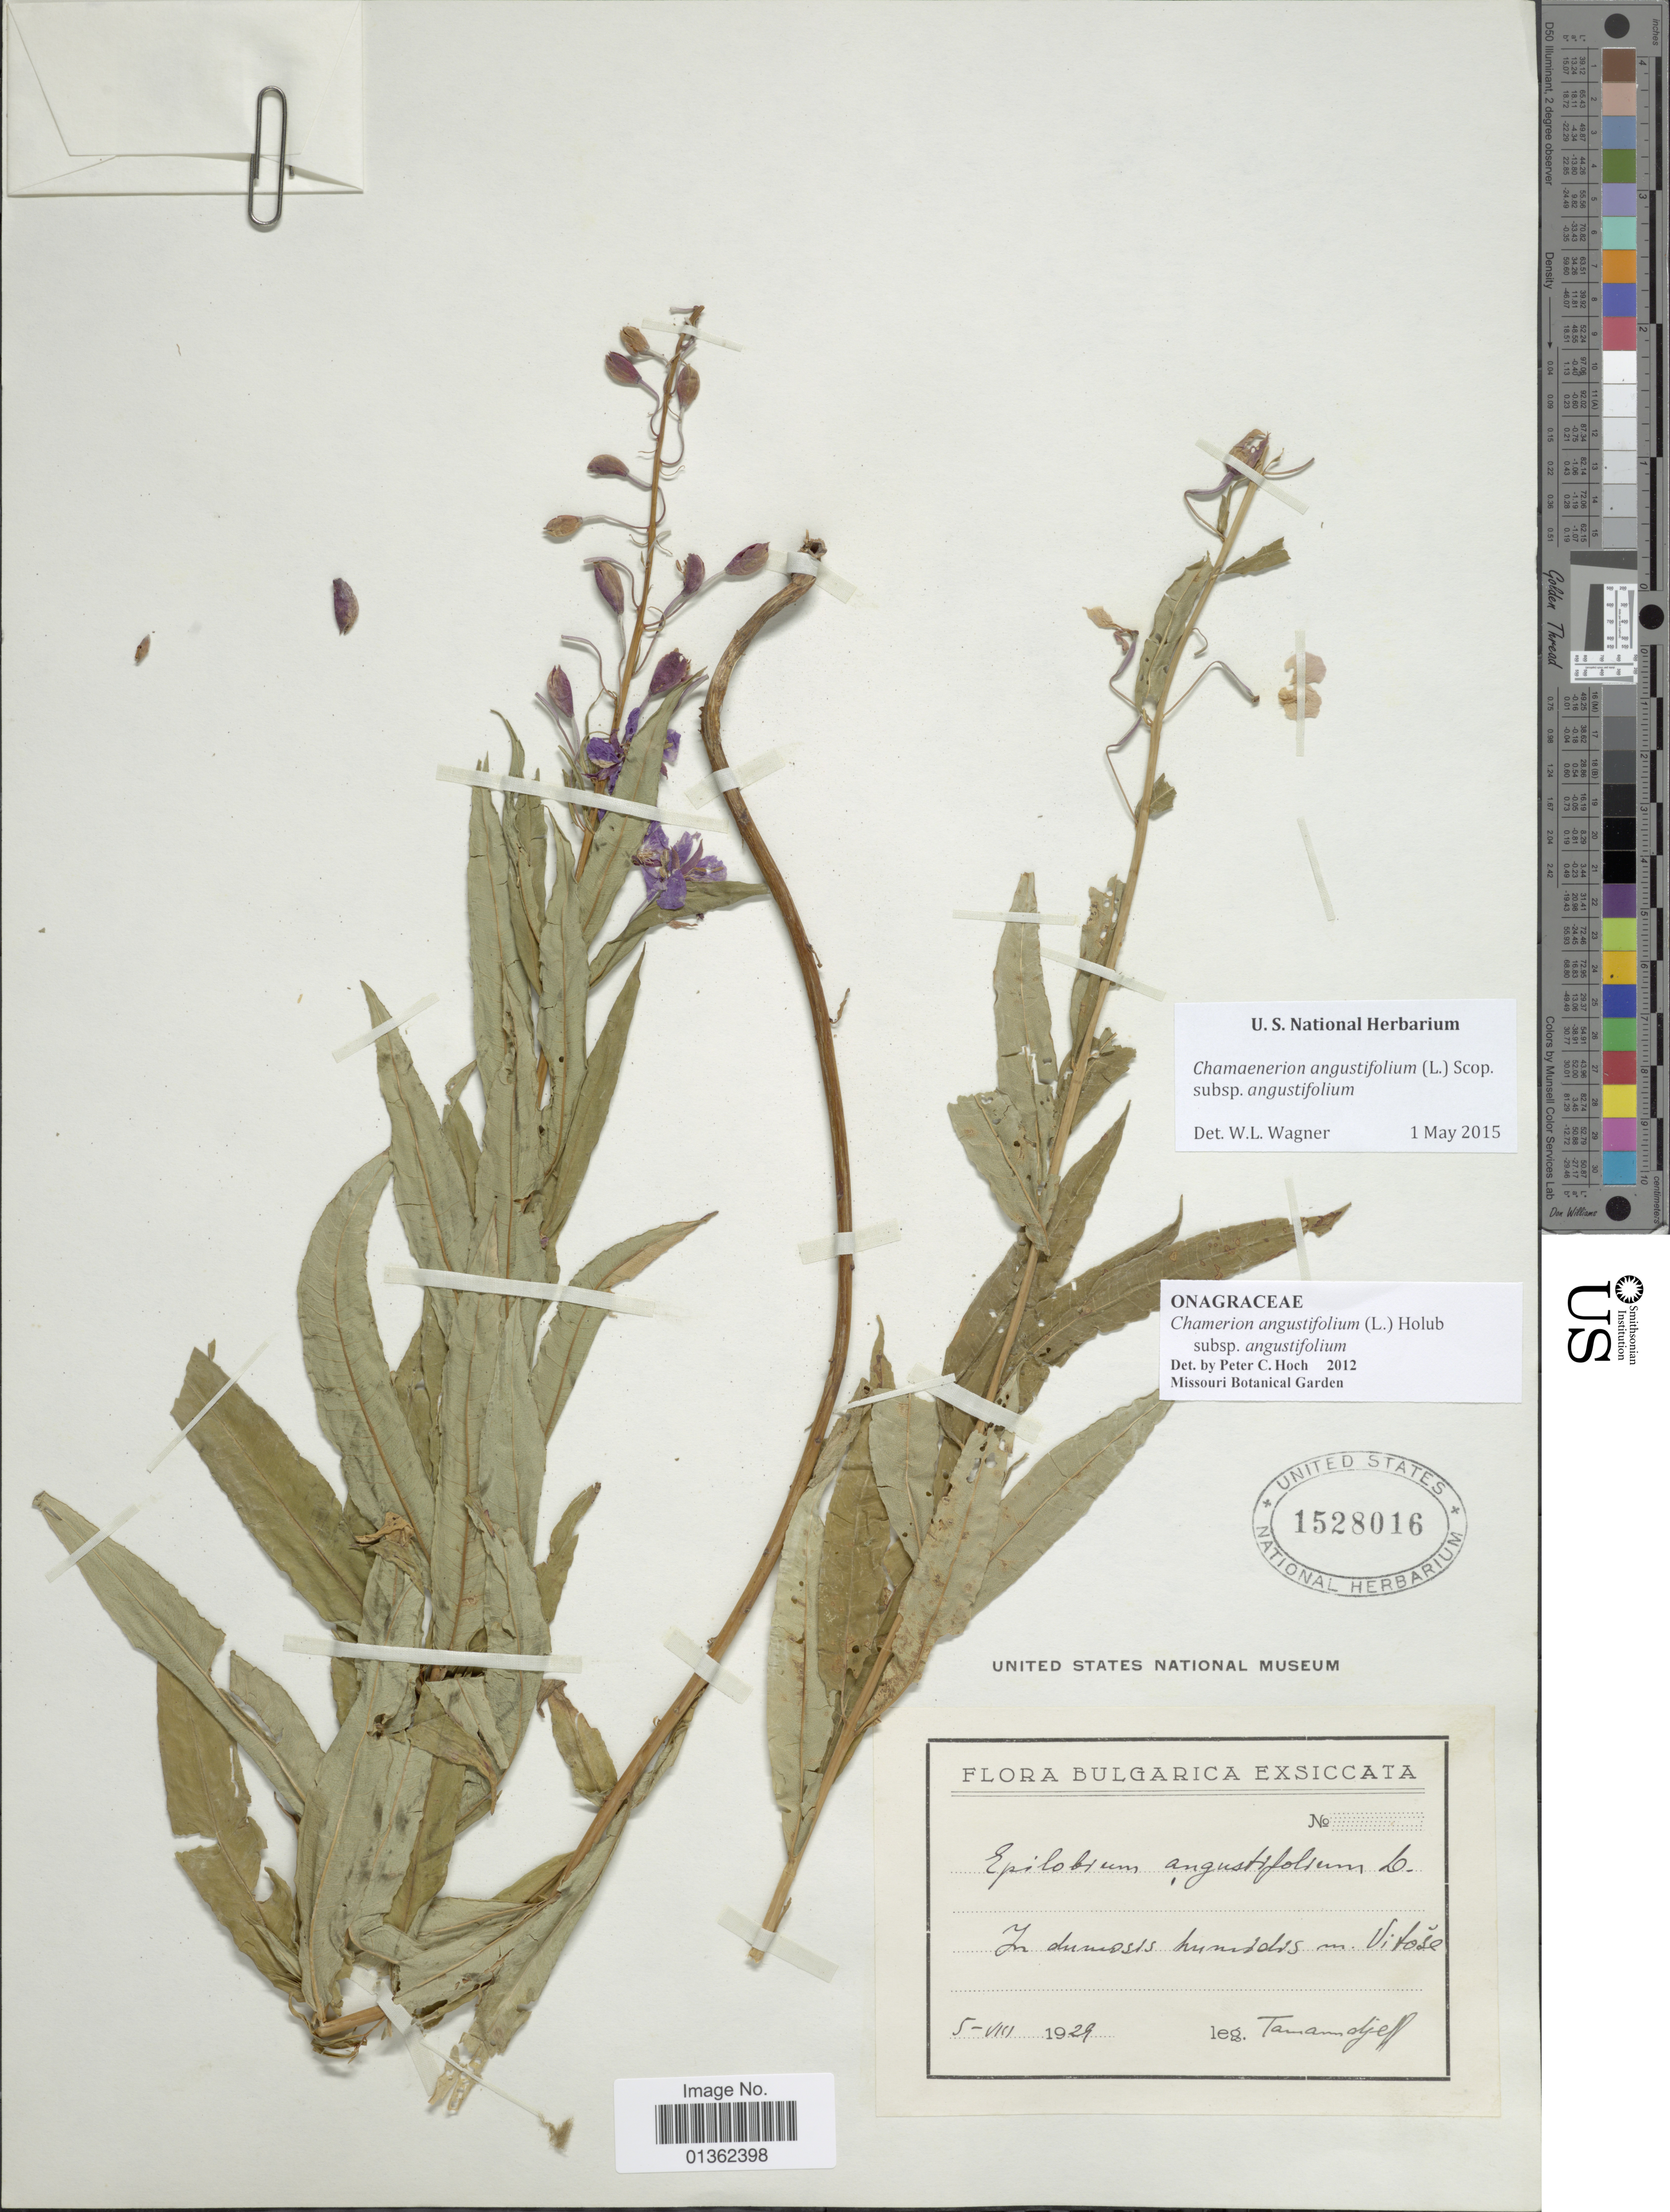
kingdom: Plantae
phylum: Tracheophyta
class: Magnoliopsida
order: Myrtales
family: Onagraceae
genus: Chamaenerion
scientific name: Chamaenerion angustifolium subsp. angustifolium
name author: (L.) Scop.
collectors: -. Tamamdjeff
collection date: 1929-08-05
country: Bulgaria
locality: In dumosis humidos m. Vitose. [interpreted]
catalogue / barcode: US 1528016